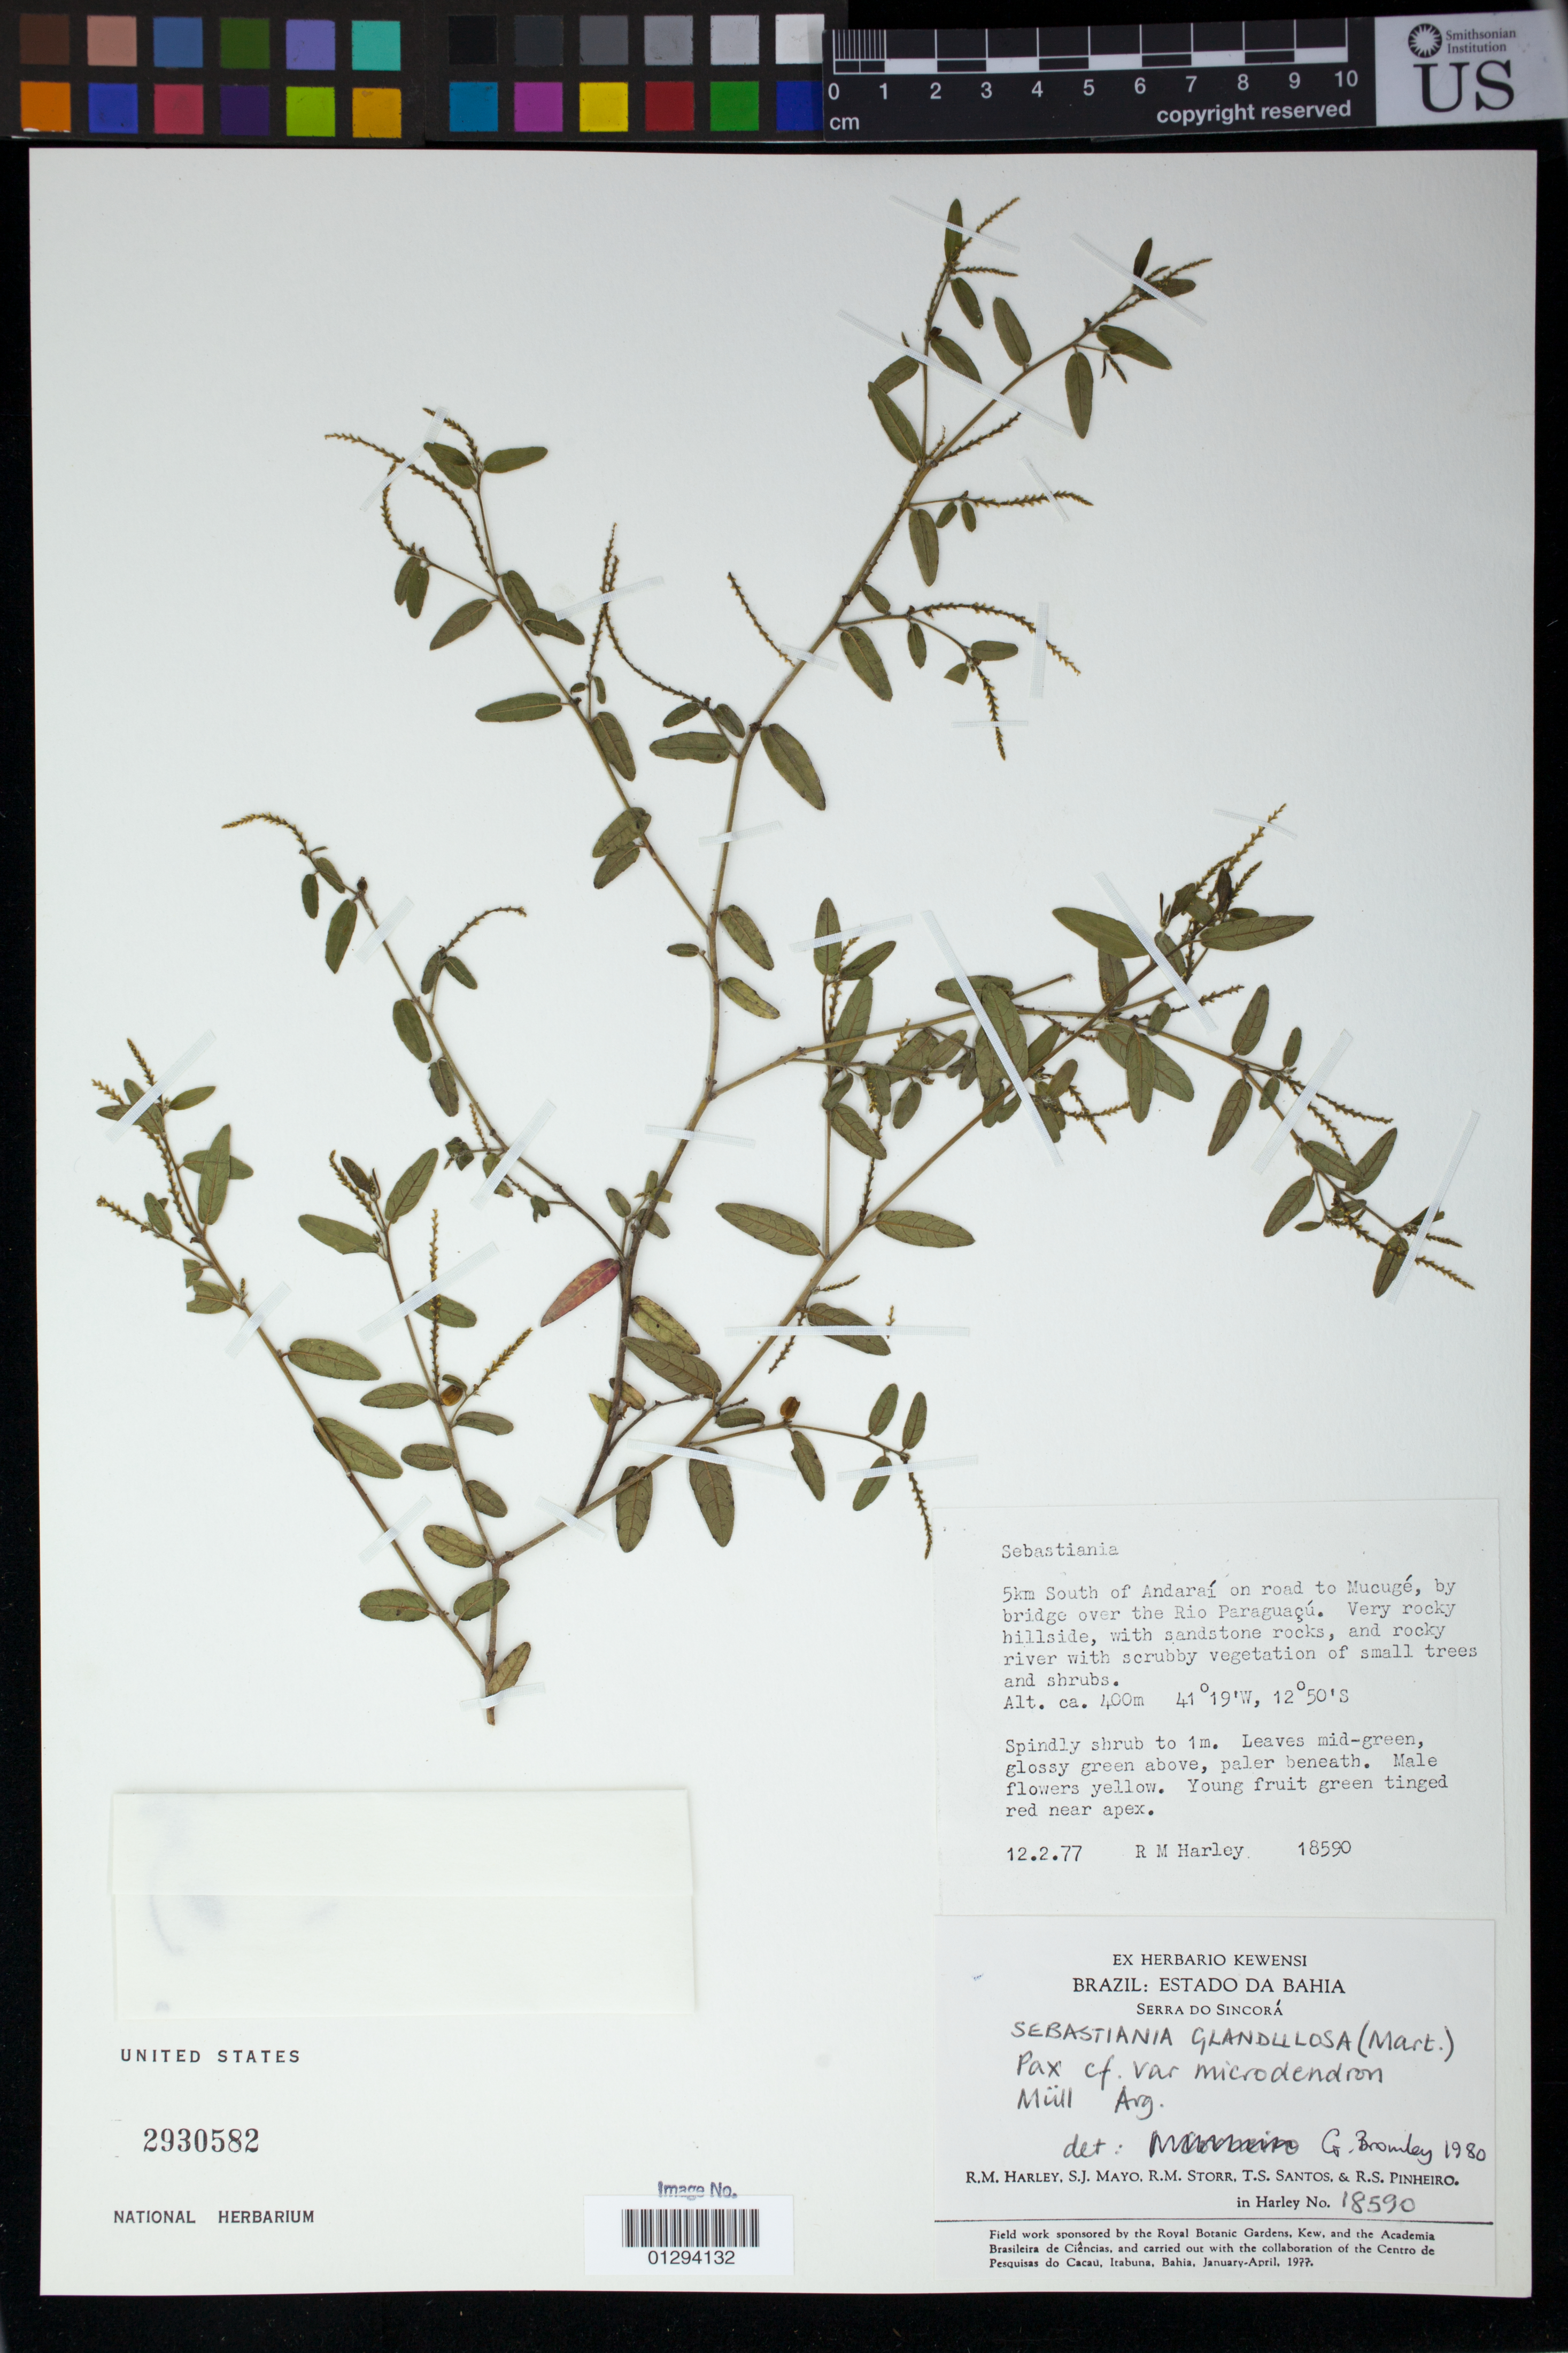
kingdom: Plantae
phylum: Tracheophyta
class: Magnoliopsida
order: Malpighiales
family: Euphorbiaceae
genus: Senefeldera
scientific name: Senefeldera glandulosa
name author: (Sw.) Müll. Arg.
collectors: R. M. Harley, S. J. Mayo, R. M. Storr, T. S. Santos & R. S. Pinheiro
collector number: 18590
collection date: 1977-02-12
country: Brazil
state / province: Bahia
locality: Estado da Bahia, Serra do Sincora. 5km South of Andaraí on road to Mucuge, by bridge over the Rio Paraguaçú.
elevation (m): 400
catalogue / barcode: US 2930582